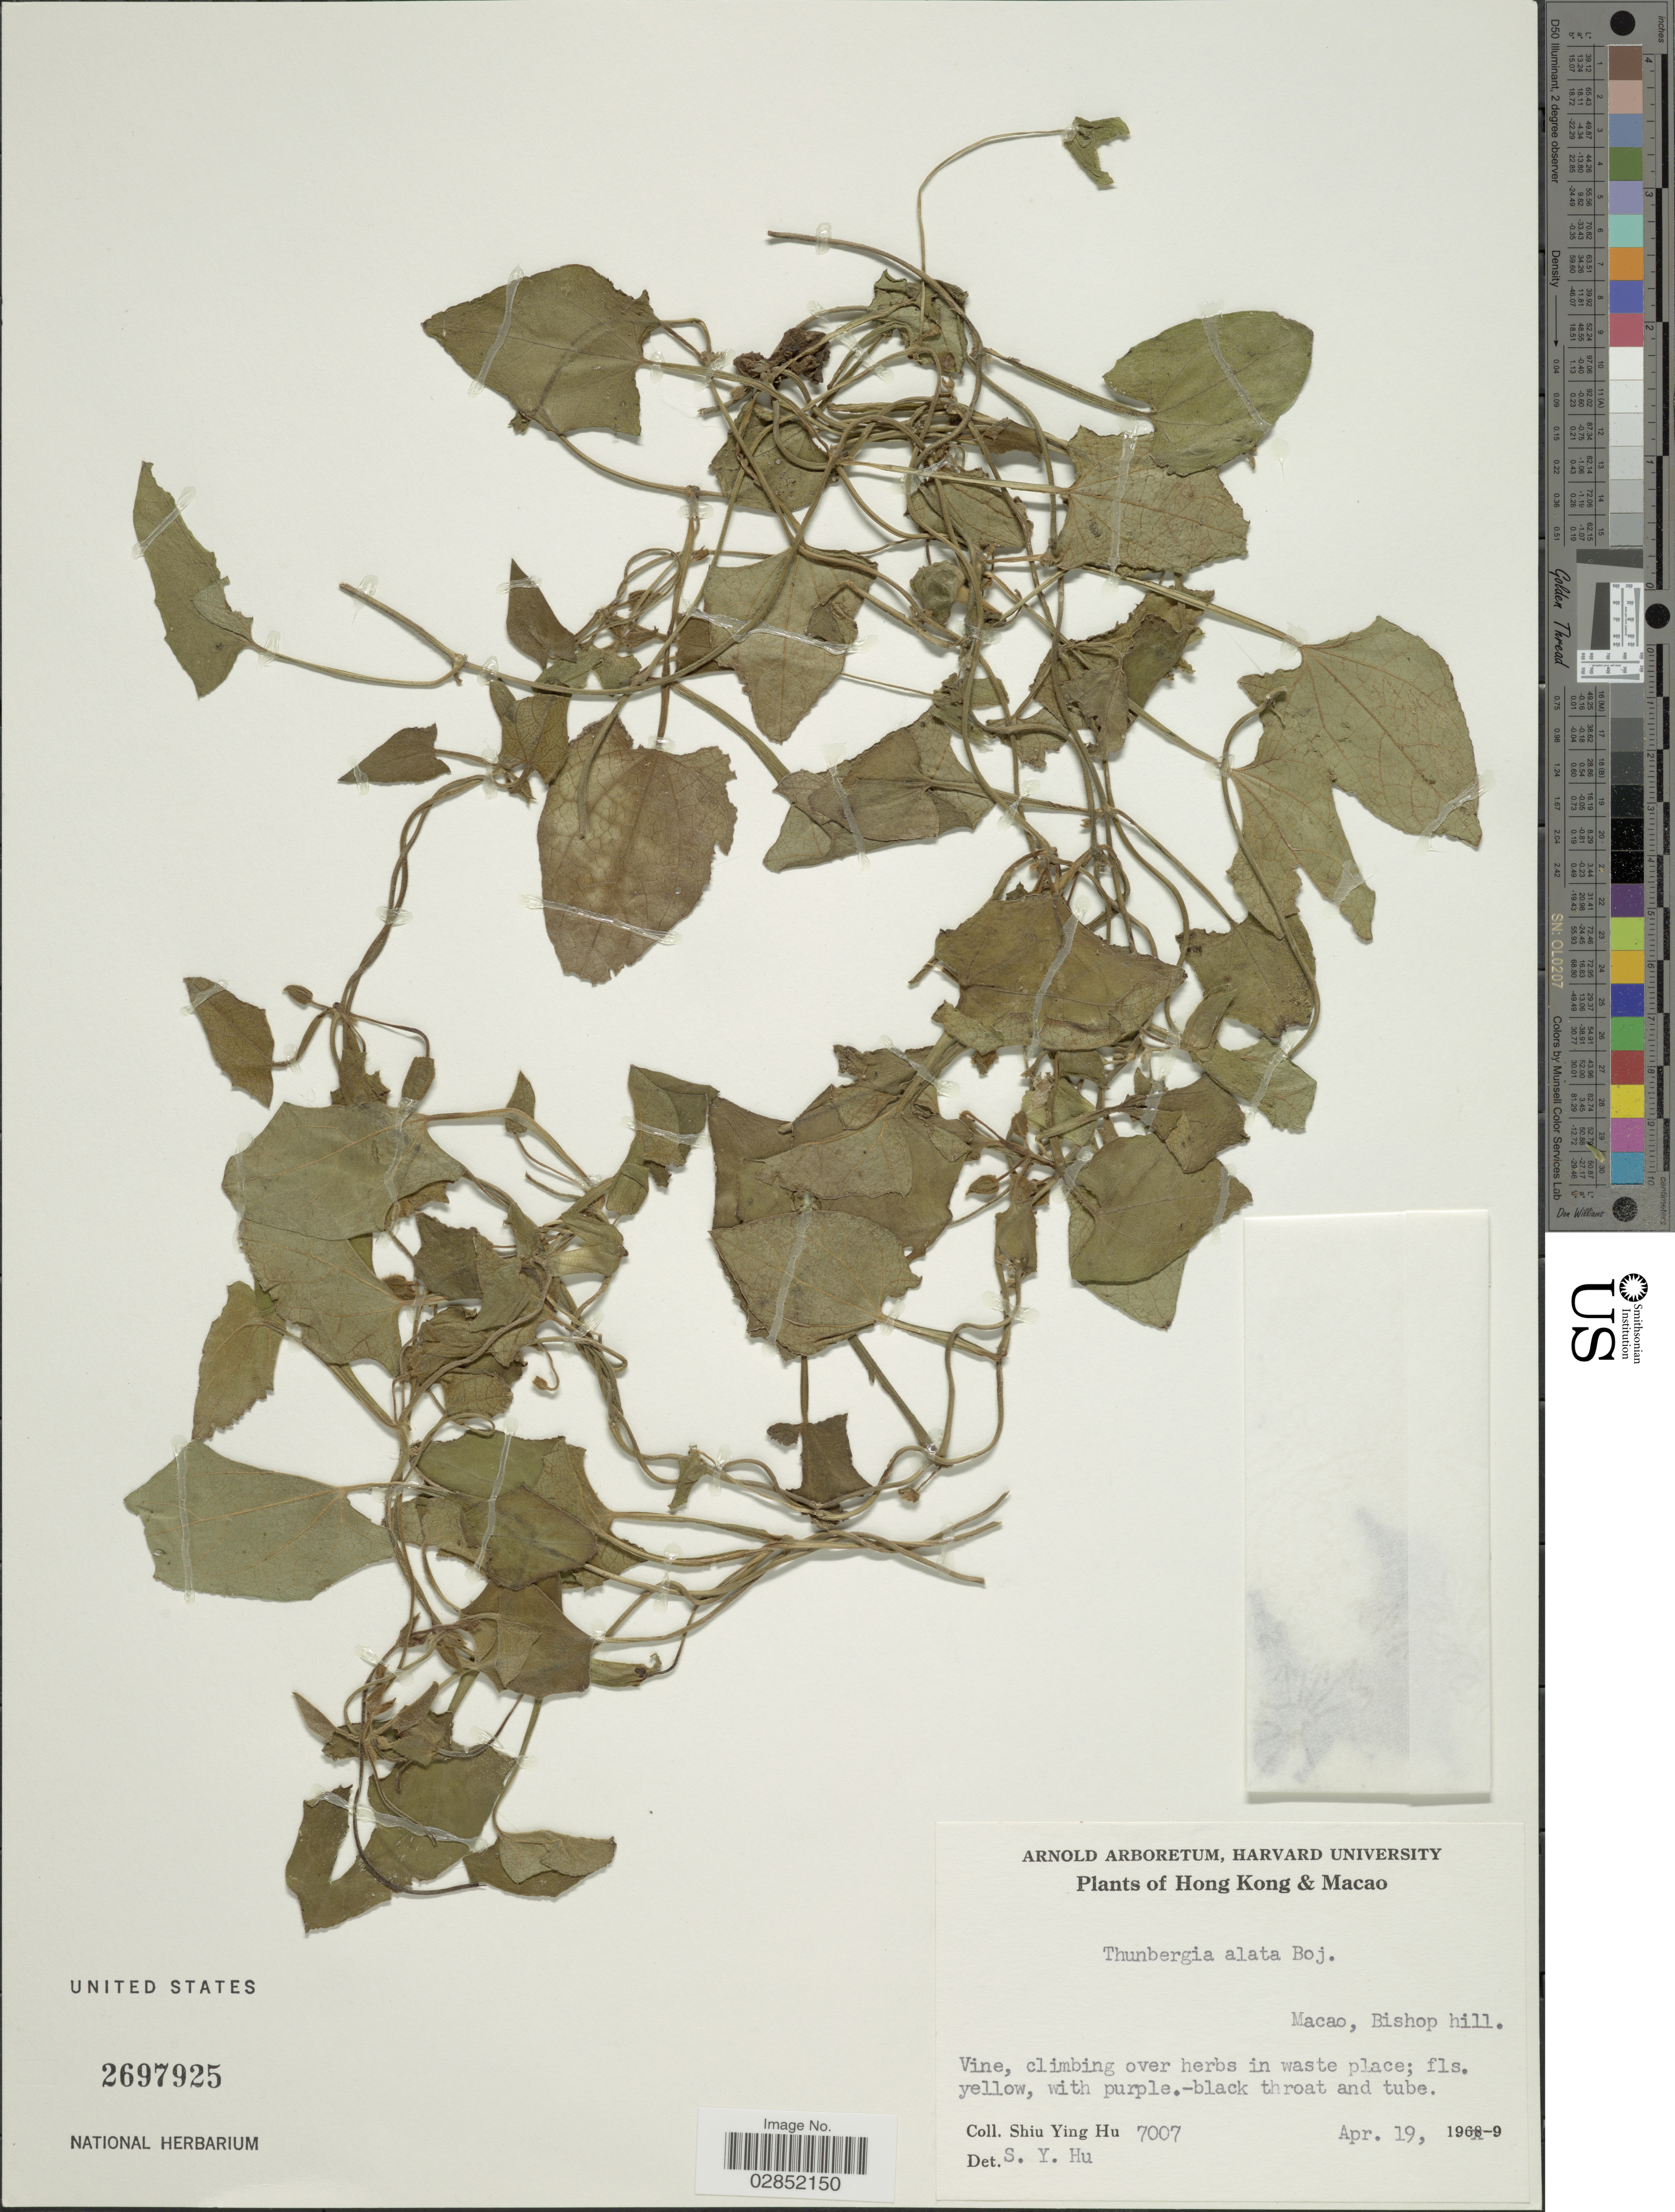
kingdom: Plantae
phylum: Tracheophyta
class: Magnoliopsida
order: Lamiales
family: Acanthaceae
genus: Thunbergia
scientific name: Thunbergia alata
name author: Bojer ex Sims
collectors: S. Y. Hu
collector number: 7007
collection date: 1969-04-19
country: China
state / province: Hong Kong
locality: Hong Kong & Macao. Macao, Bishop hill.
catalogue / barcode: US 2697925